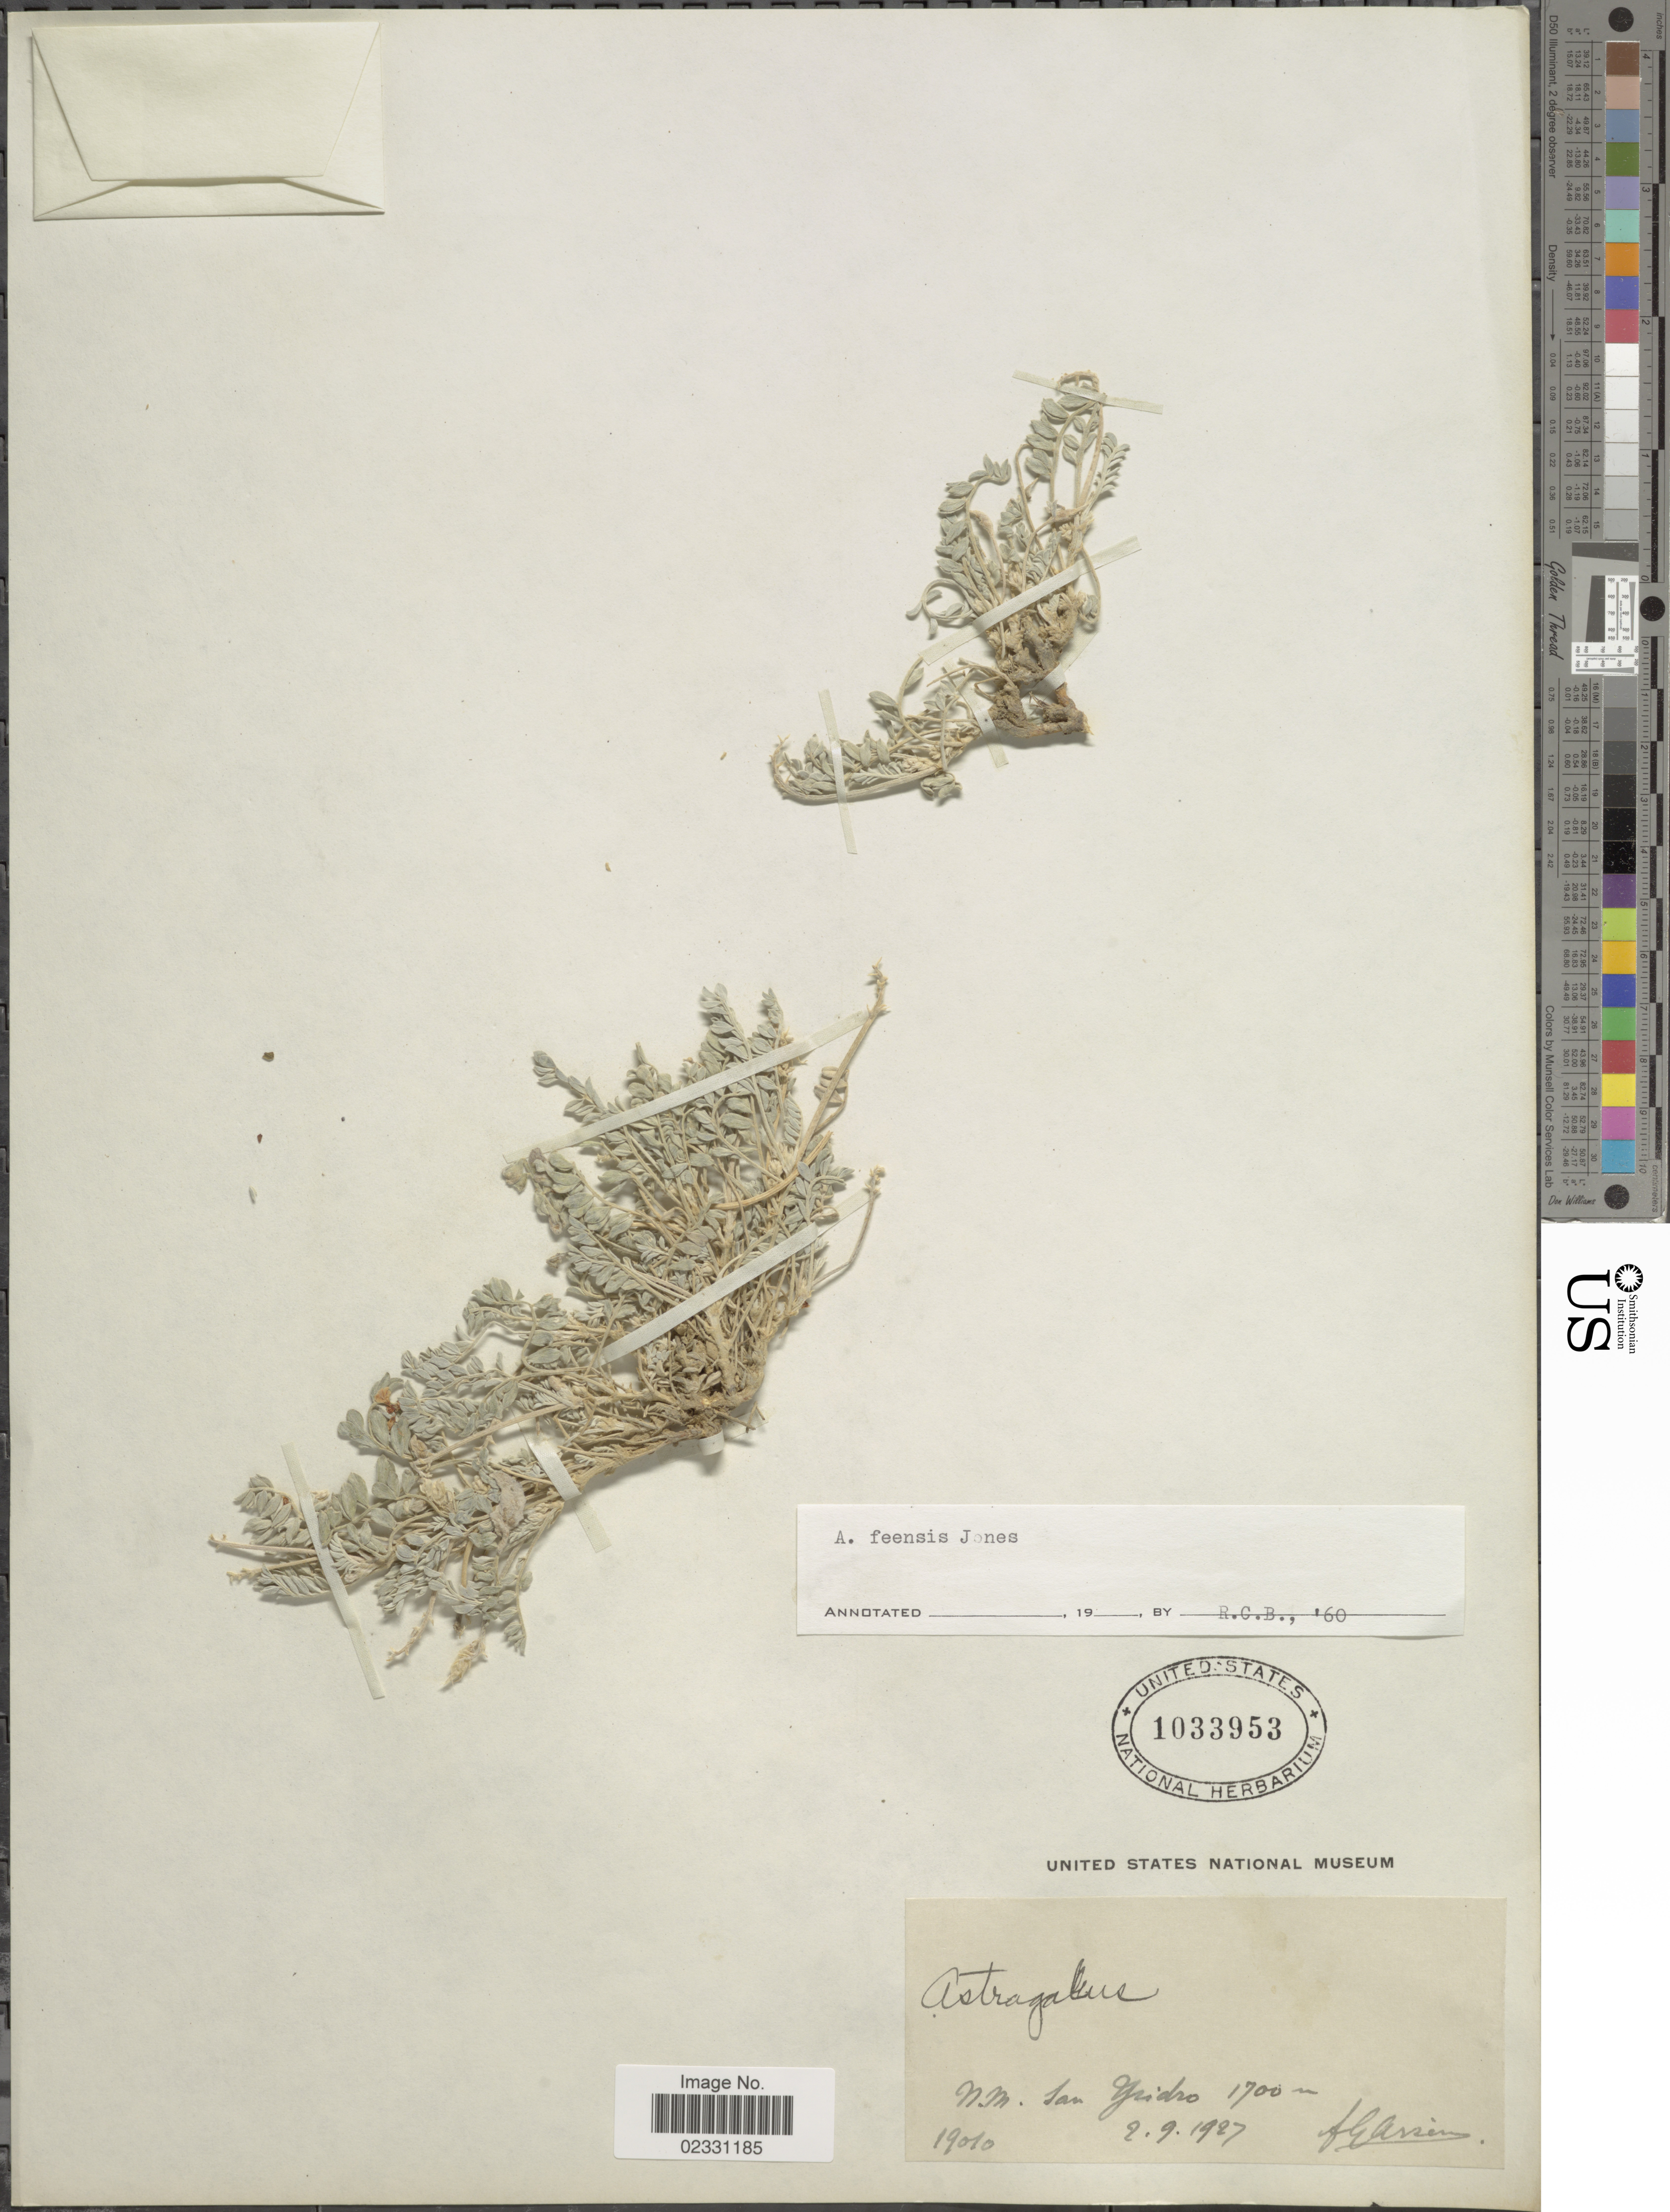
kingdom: Plantae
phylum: Tracheophyta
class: Magnoliopsida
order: Fabales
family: Fabaceae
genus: Astragalus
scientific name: Astragalus feensis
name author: M.E. Jones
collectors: F. Arsène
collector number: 19010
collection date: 1927-02-09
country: United States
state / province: New Mexico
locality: San Ysidro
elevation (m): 1700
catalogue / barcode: US 1033953